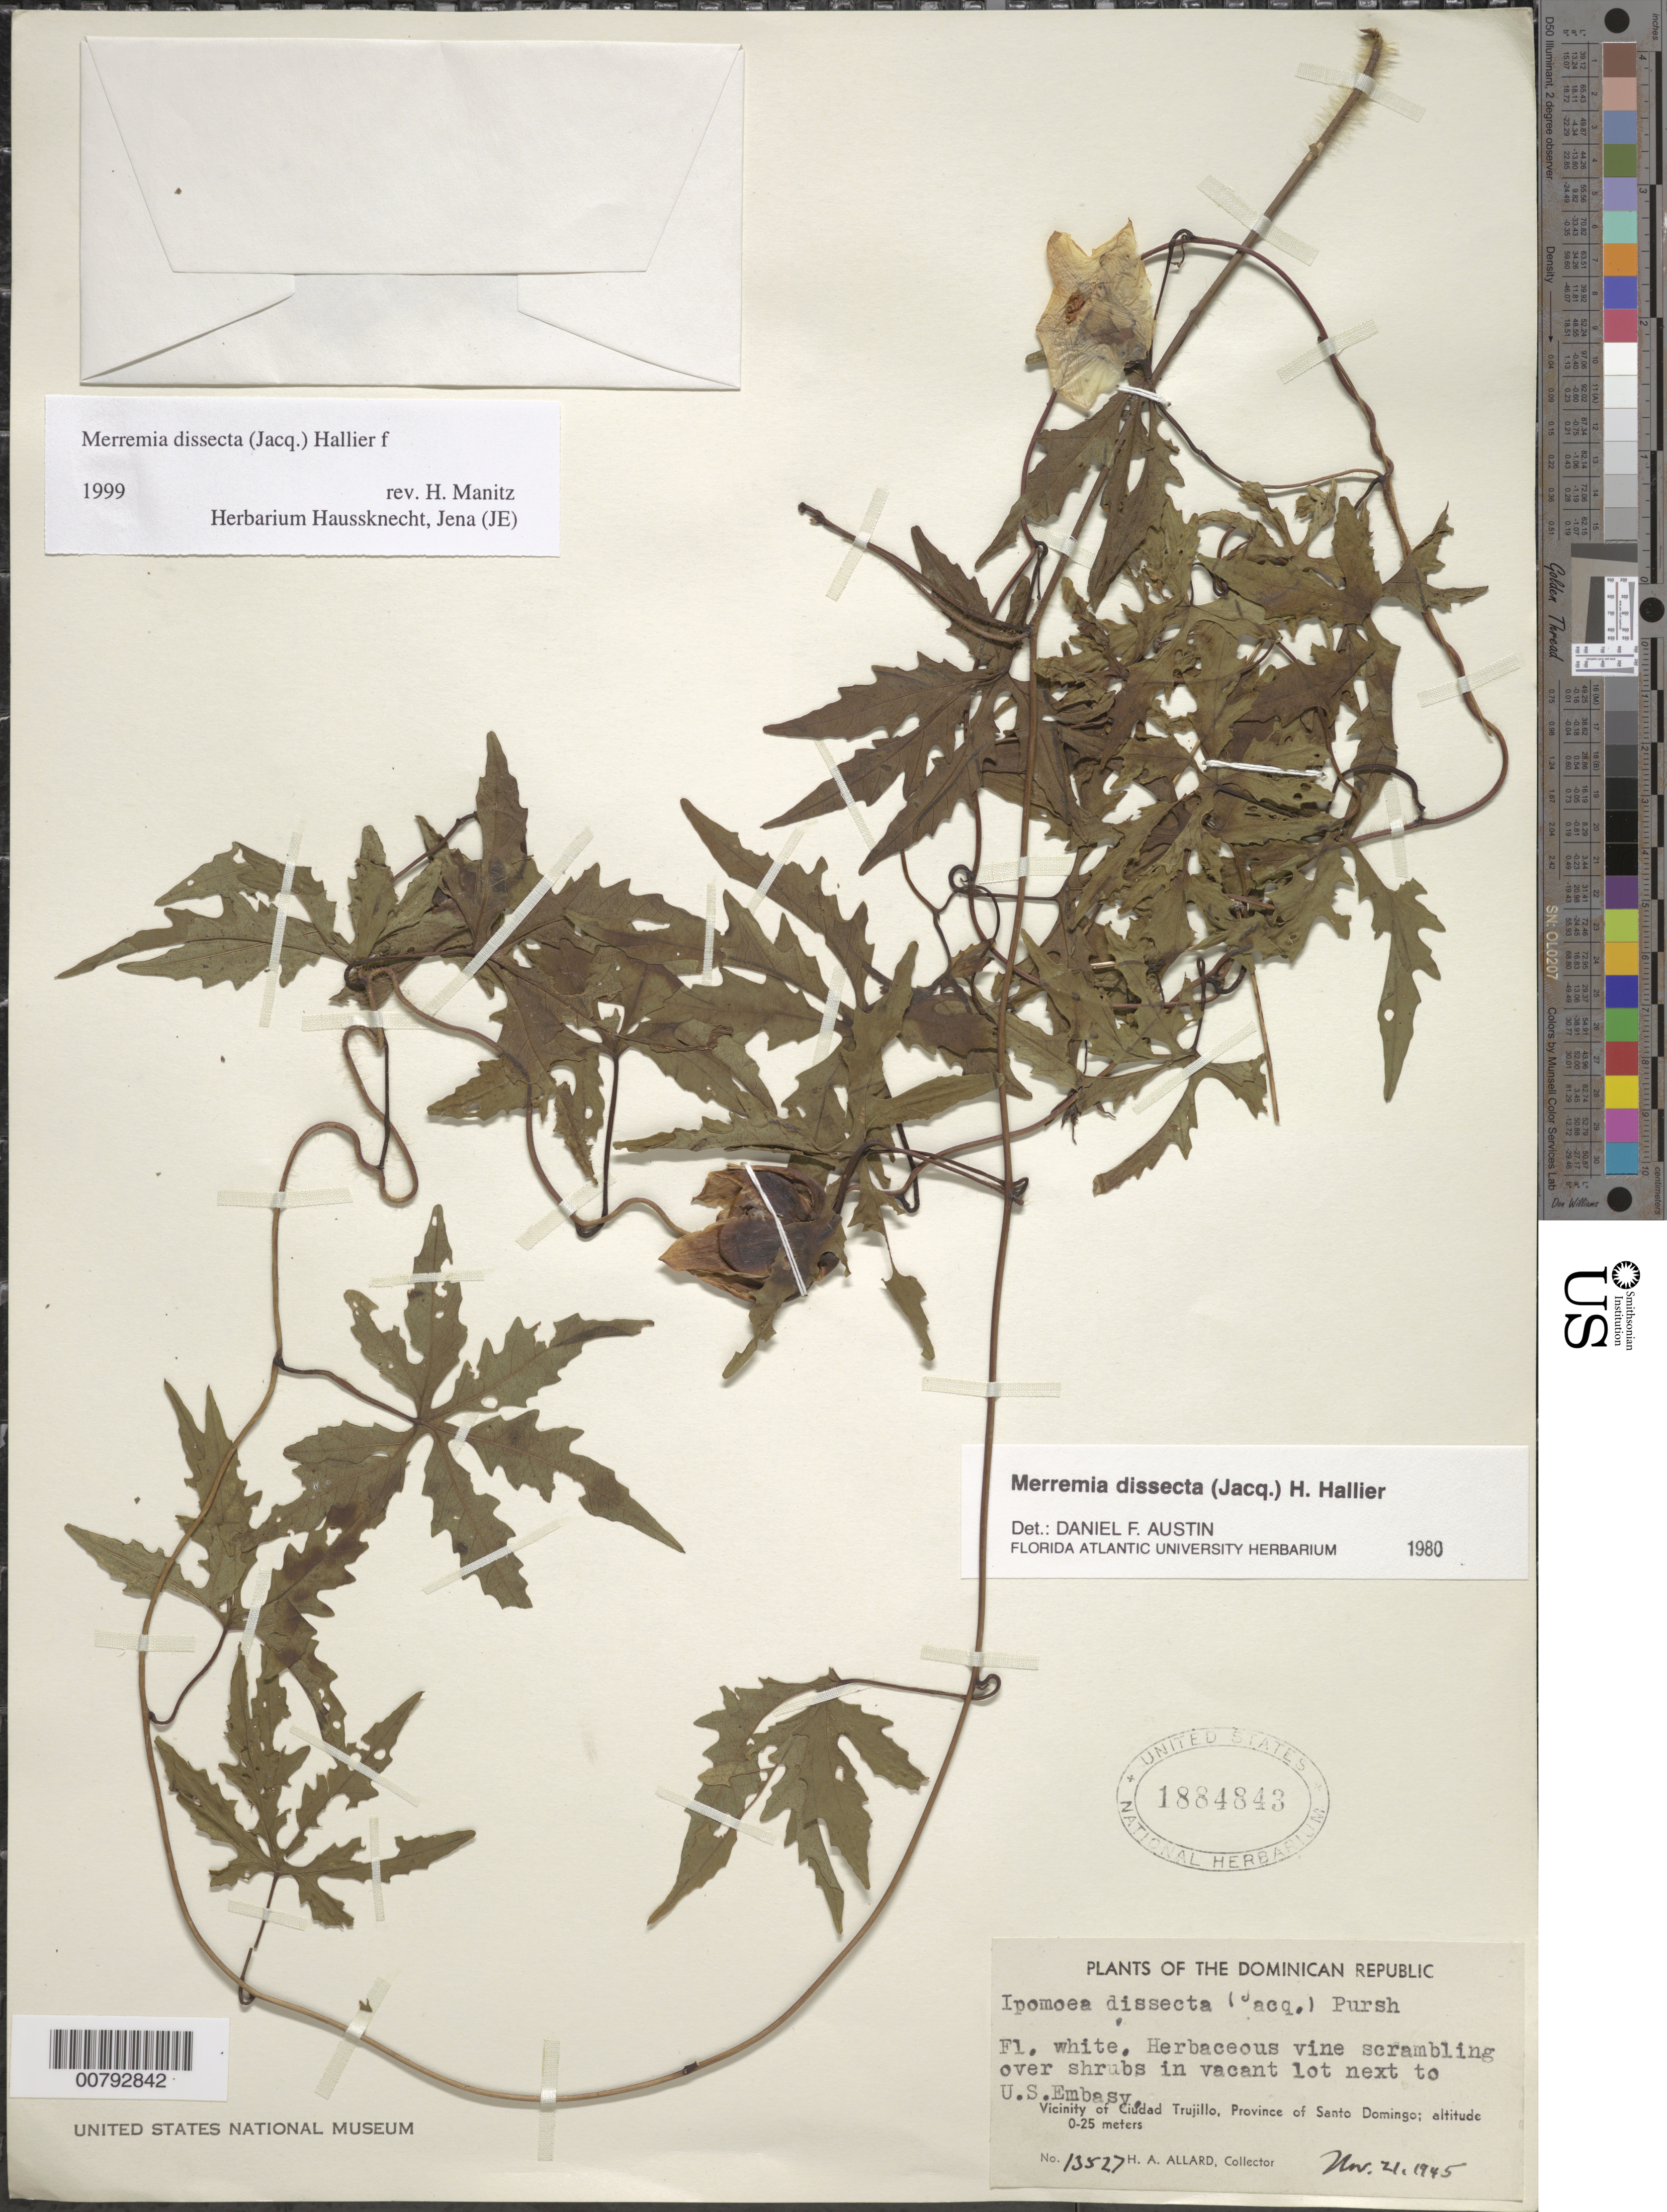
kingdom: Plantae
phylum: Tracheophyta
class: Magnoliopsida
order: Solanales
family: Convolvulaceae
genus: Distimake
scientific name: Distimake dissectus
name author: (Jacq.) A. R. Simões & Staples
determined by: Strong, Mark T., (BOT), Smithsonian Institution - National Museum of Natural History (UNITED STATES)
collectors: H. A. Allard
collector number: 14396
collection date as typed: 28 Dec 1945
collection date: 1945-12-28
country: Dominican Republic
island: Hispaniola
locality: Province of Santo Domingo, vicinity of Ciudad Trujillo, east of Howard Allard's home.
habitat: Waste ground.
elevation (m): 0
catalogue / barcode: US 1958867